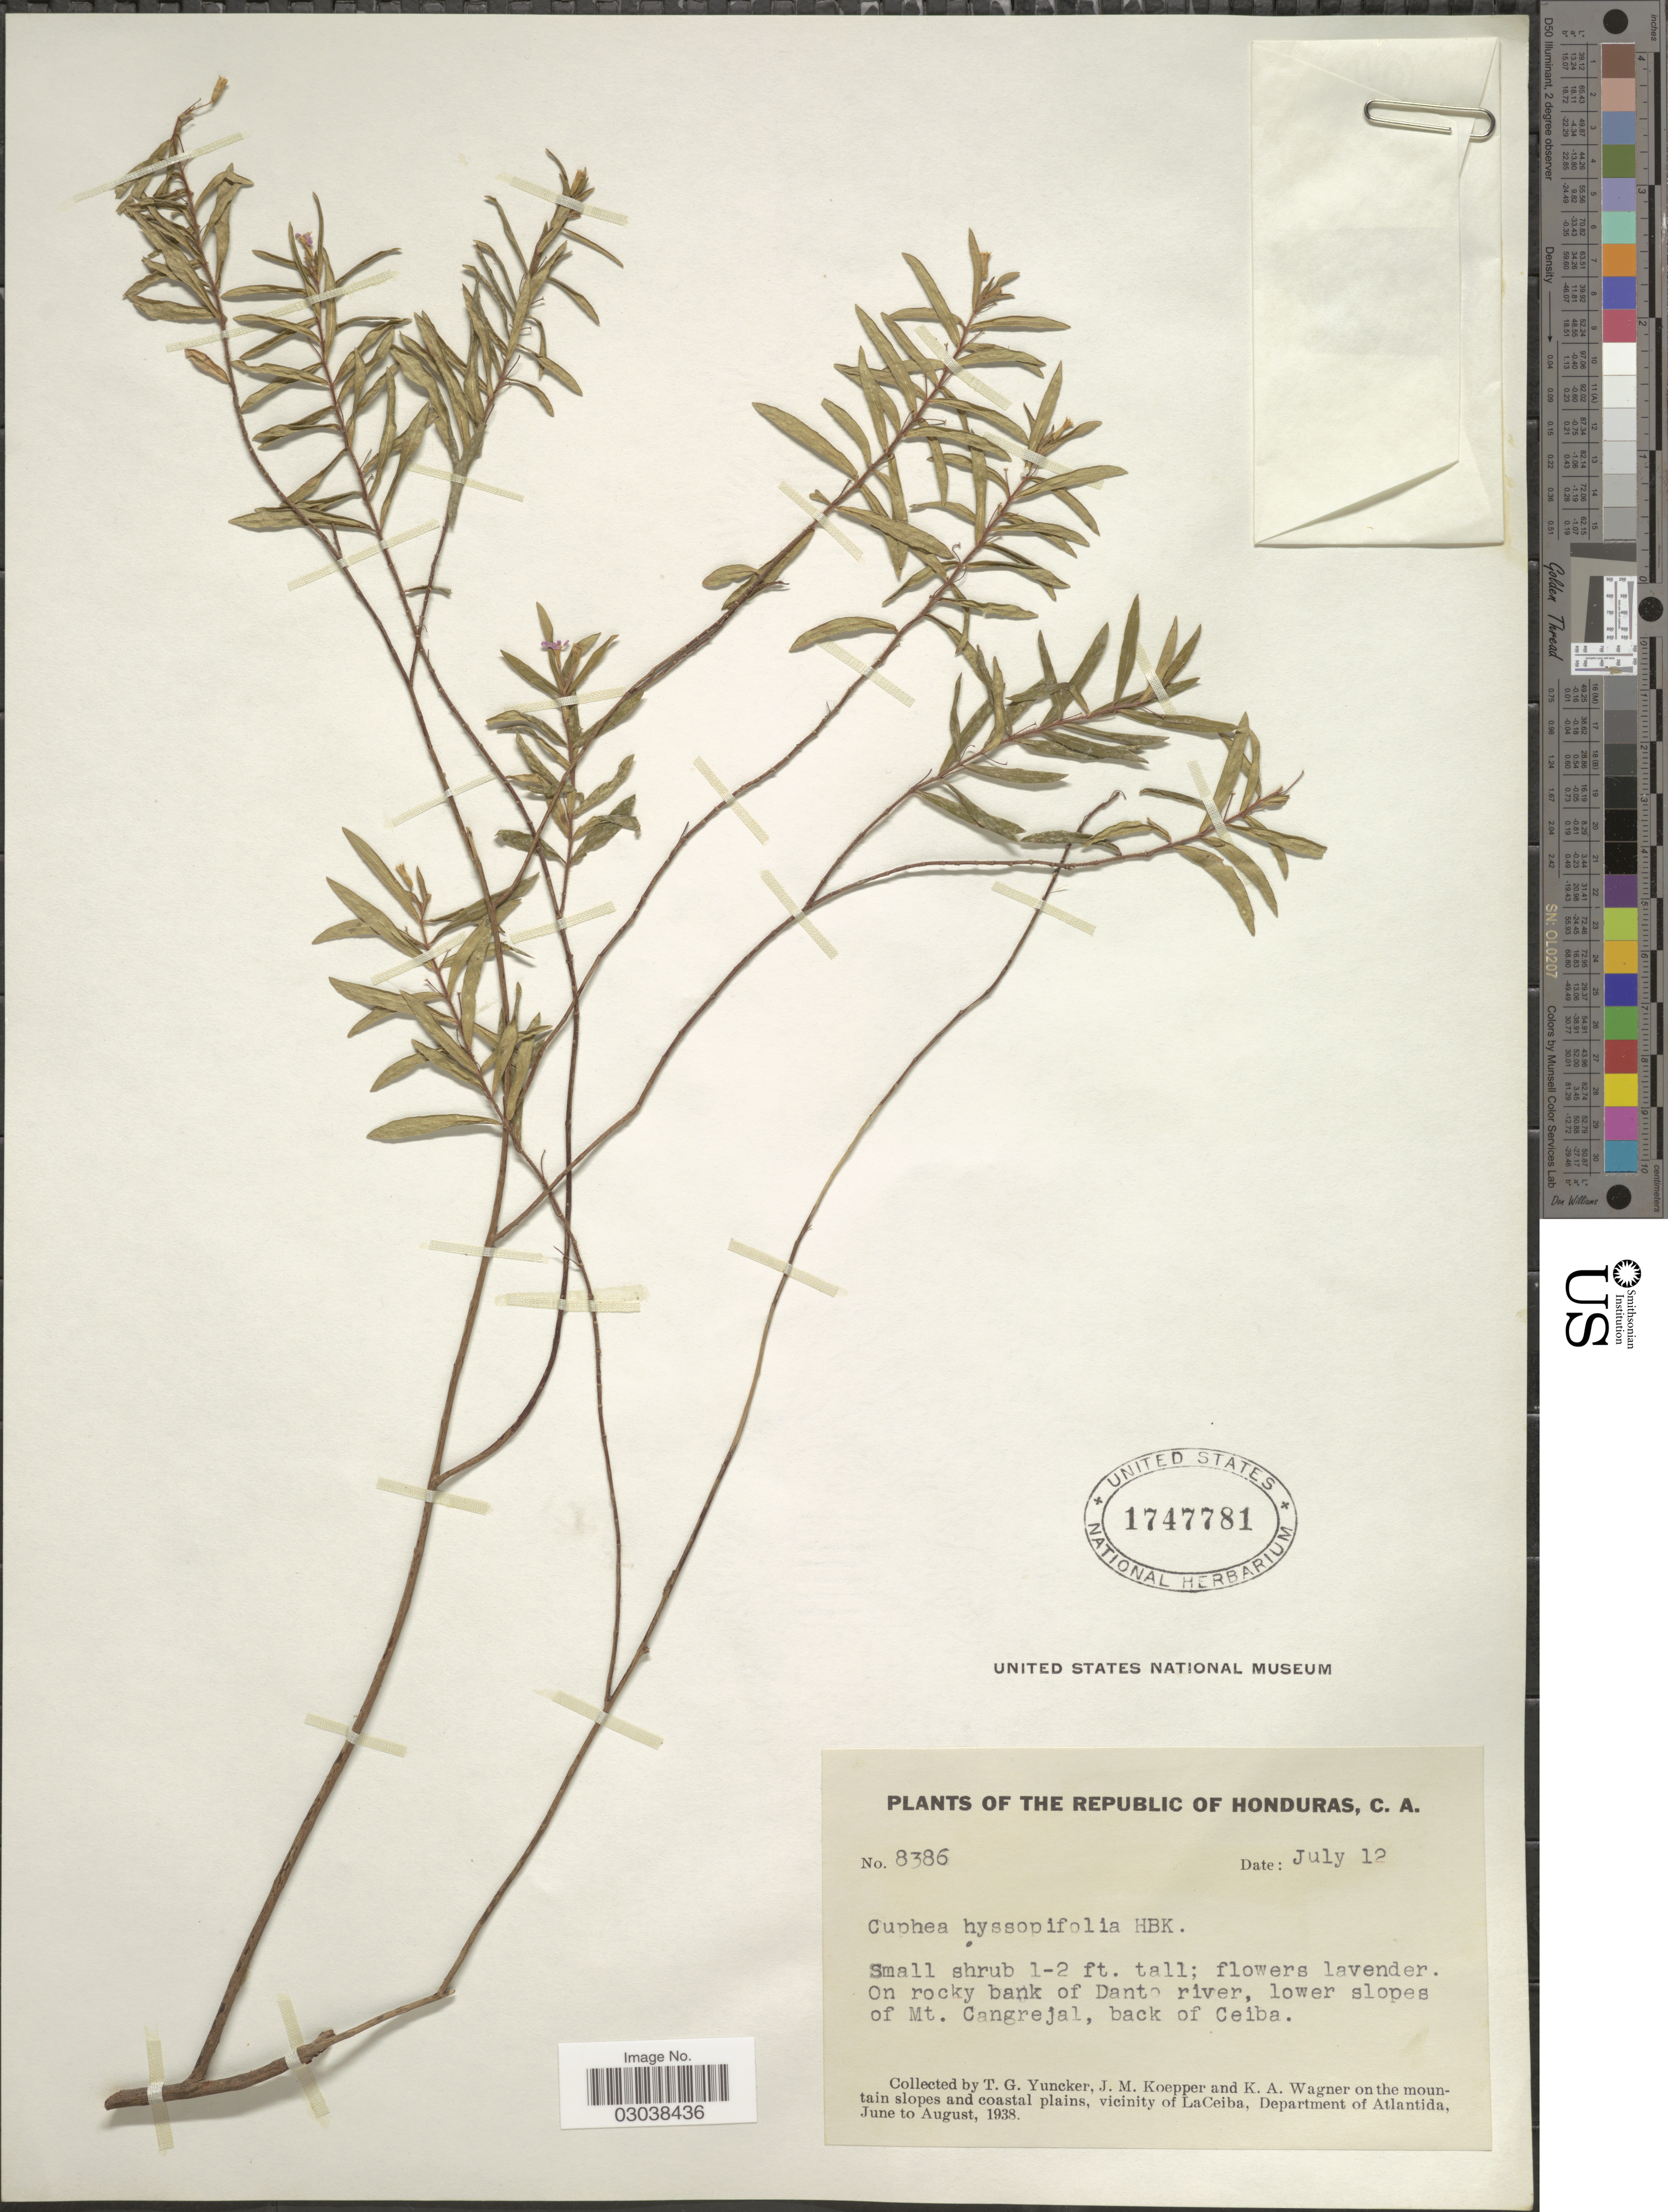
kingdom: Plantae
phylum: Tracheophyta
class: Magnoliopsida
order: Myrtales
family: Lythraceae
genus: Cuphea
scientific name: Cuphea hyssopifolia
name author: Kunth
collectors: T. G. Yuncker, J. M. Koepper & K. A. Wagner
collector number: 8386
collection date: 1938-07-12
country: Honduras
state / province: Atlántida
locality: On rocky bank of Danto river, lower slopes of Mt. Cangrejal, back of Ceiba. On the mountain slopes and coastal plains, vicinity of LaCeiba, Department of Atlantida.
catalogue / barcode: US 1747781